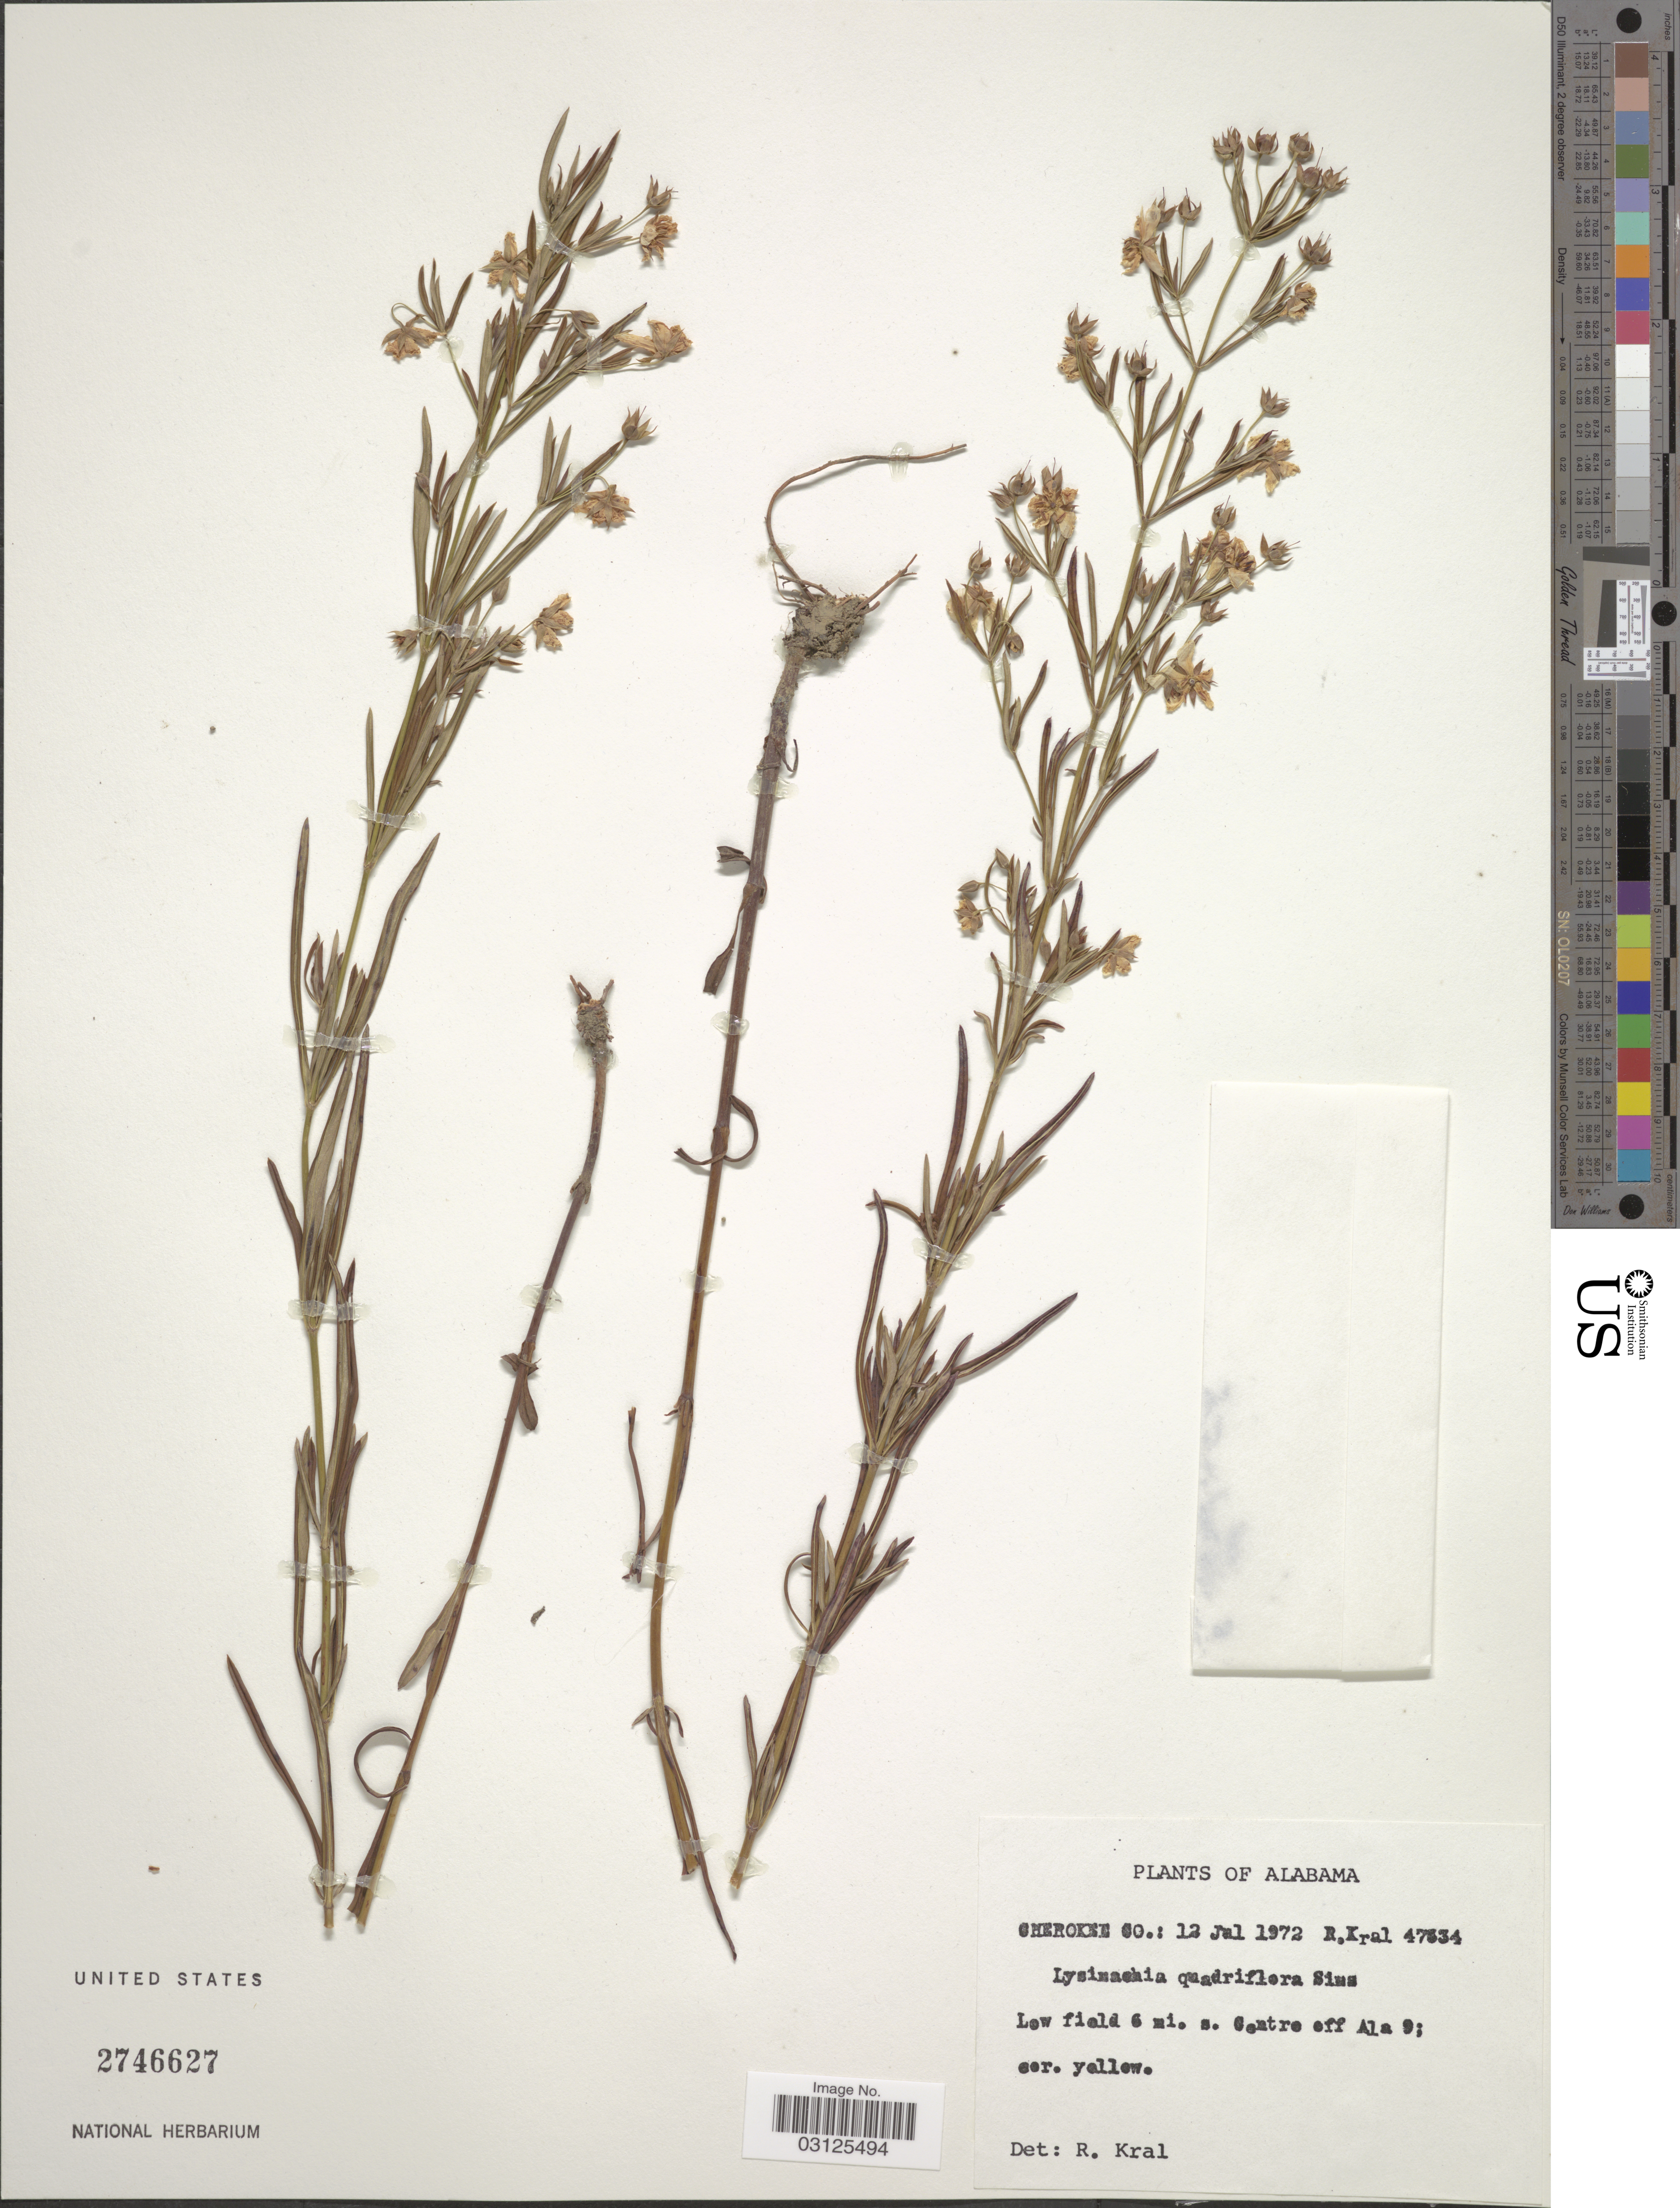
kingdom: Plantae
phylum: Tracheophyta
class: Magnoliopsida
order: Ericales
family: Primulaceae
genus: Steironema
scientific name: Steironema quadriflorum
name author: (Sims) Hitchc.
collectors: R. Kral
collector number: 47634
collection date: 1972-07-12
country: United States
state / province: Alabama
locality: Cherokee Co.: Low field 6 mi. s. Centre off Ala 9.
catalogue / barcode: US 2746627